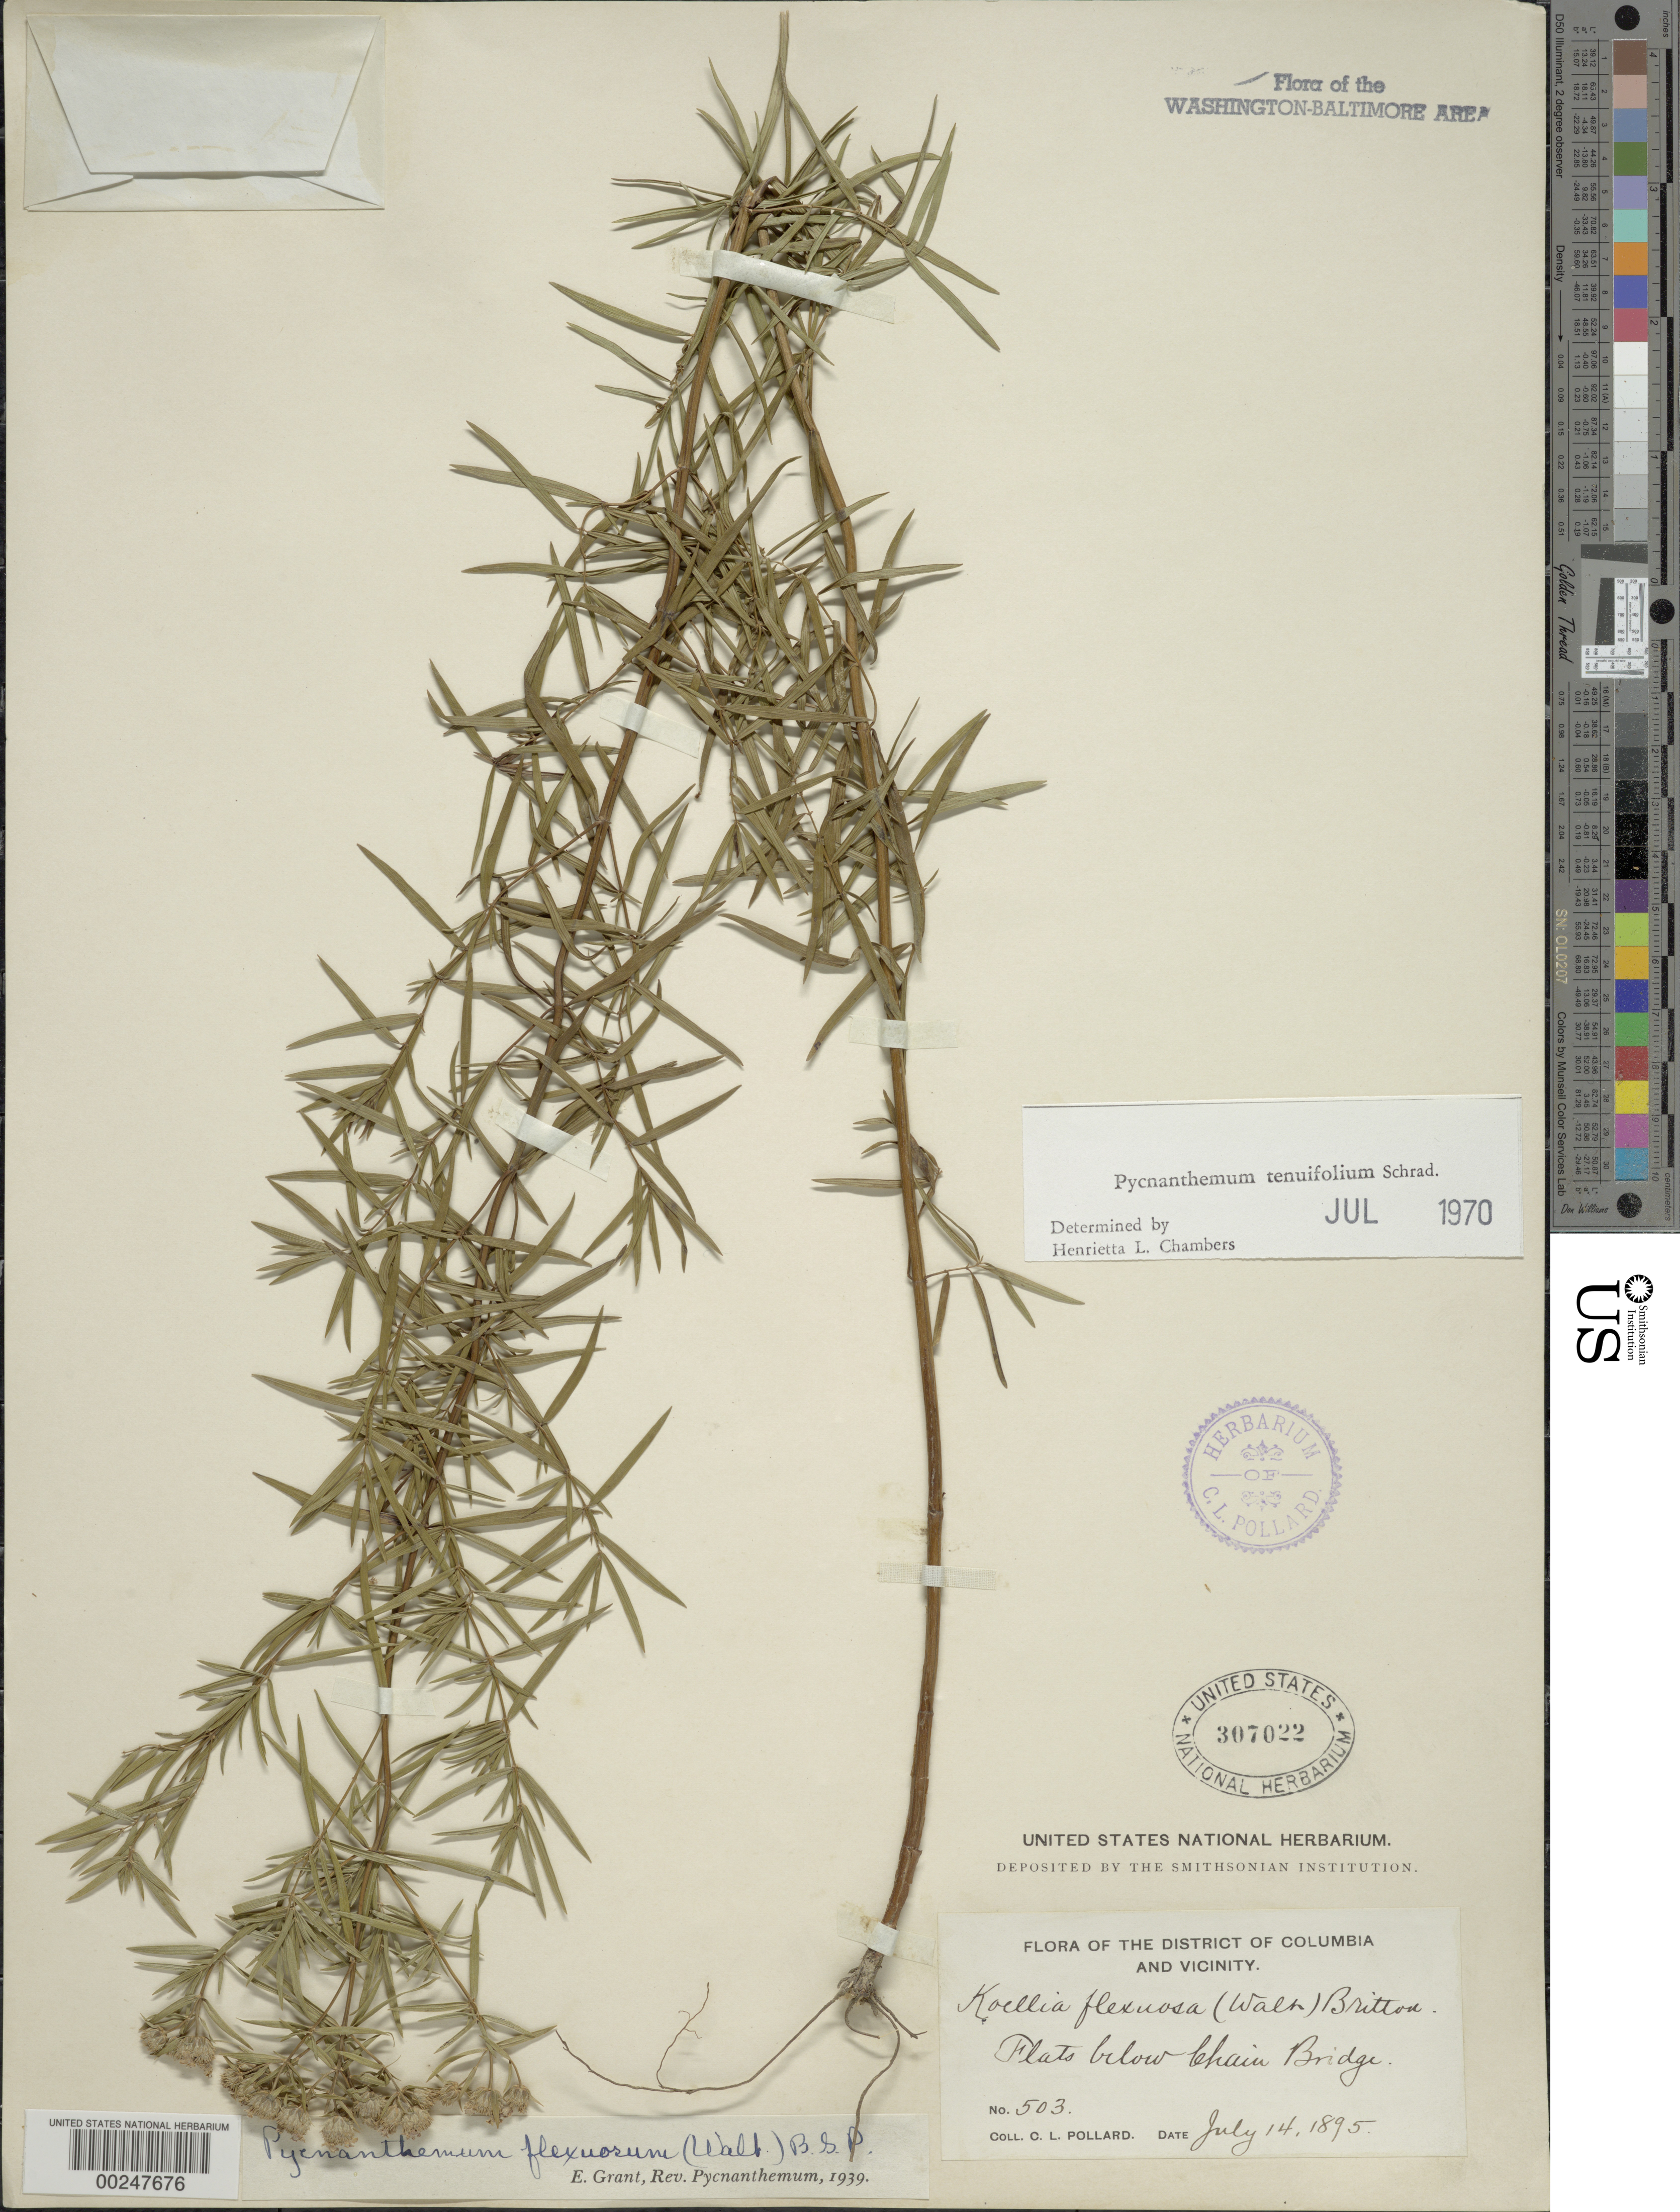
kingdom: Plantae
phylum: Tracheophyta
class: Magnoliopsida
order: Lamiales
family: Lamiaceae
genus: Pycnanthemum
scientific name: Pycnanthemum tenuifolium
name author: Schrad.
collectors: C. L. Pollard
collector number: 503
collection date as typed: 14 Jul 1895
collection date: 1895-07-14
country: United States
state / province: District of Columbia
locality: Flats below Chain Bridge C. and O. Canal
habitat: Flats of the river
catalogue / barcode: US 307022